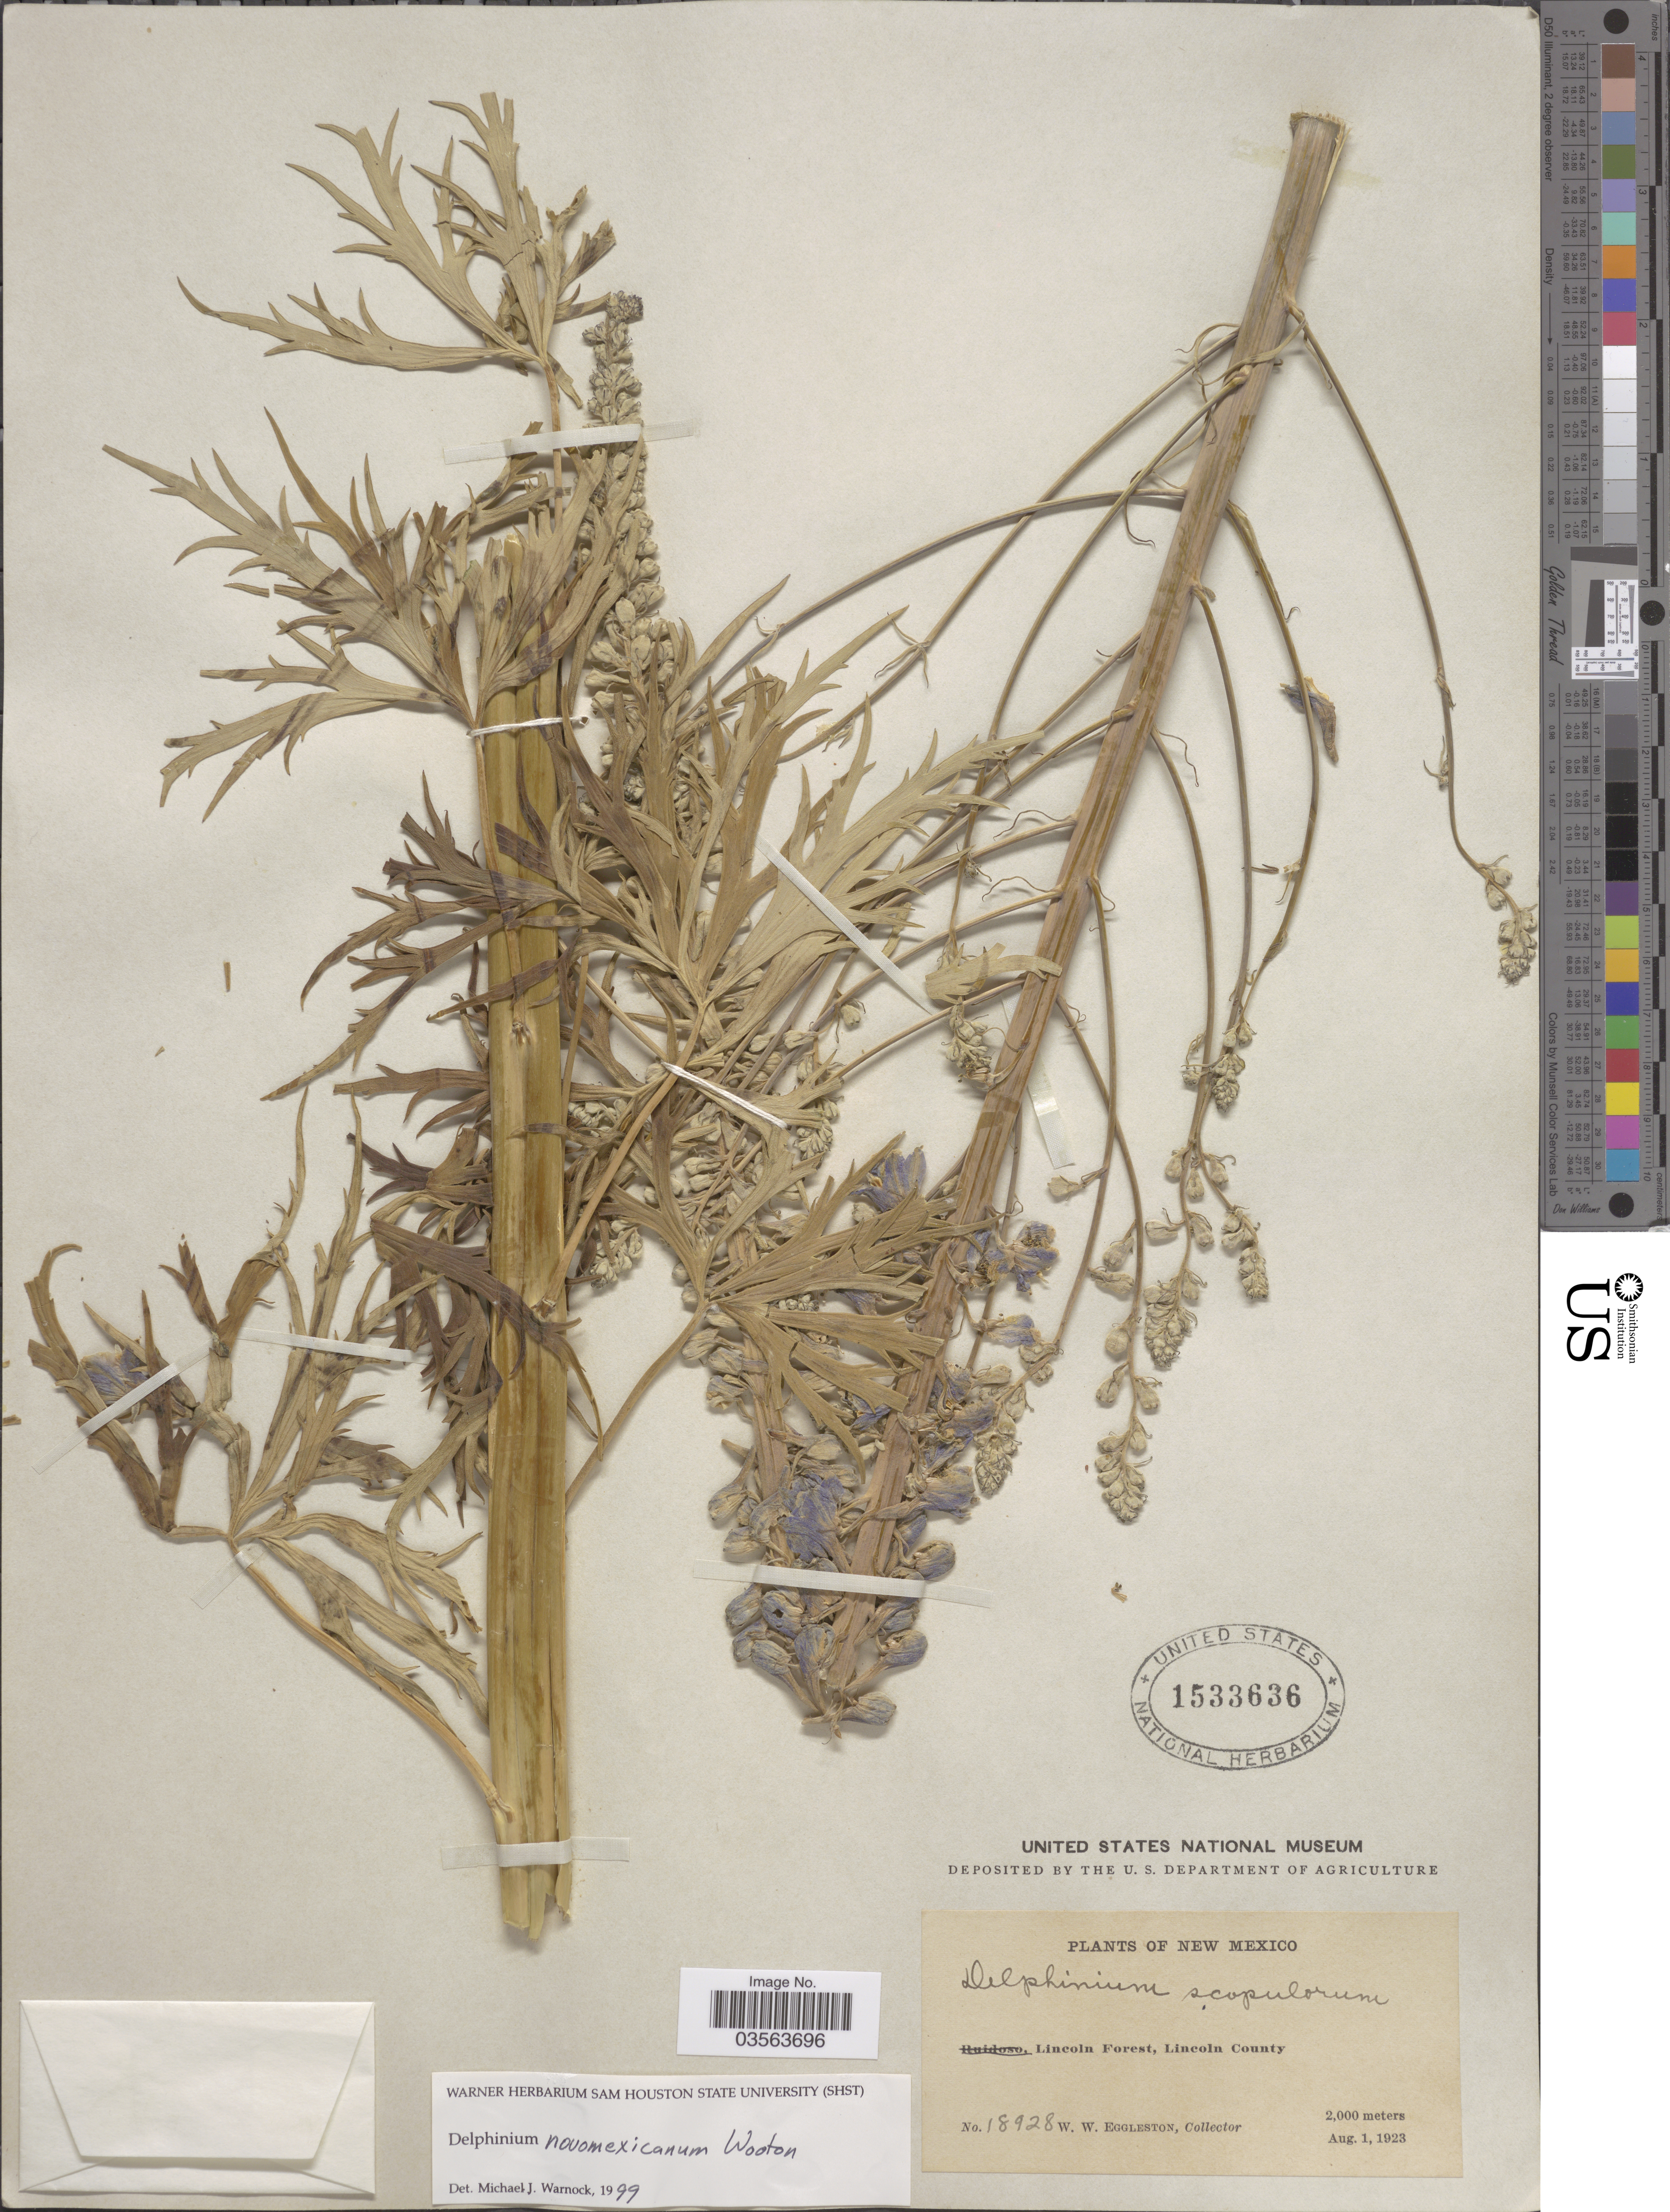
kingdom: Plantae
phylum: Tracheophyta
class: Magnoliopsida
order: Ranunculales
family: Ranunculaceae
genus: Delphinium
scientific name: Delphinium novomexicanum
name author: Wooton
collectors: W. W. Eggleston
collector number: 18928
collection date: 1923-08-01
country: United States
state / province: New Mexico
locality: Lincoln Forest, Lincoln County.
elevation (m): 2000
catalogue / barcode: US 1533636